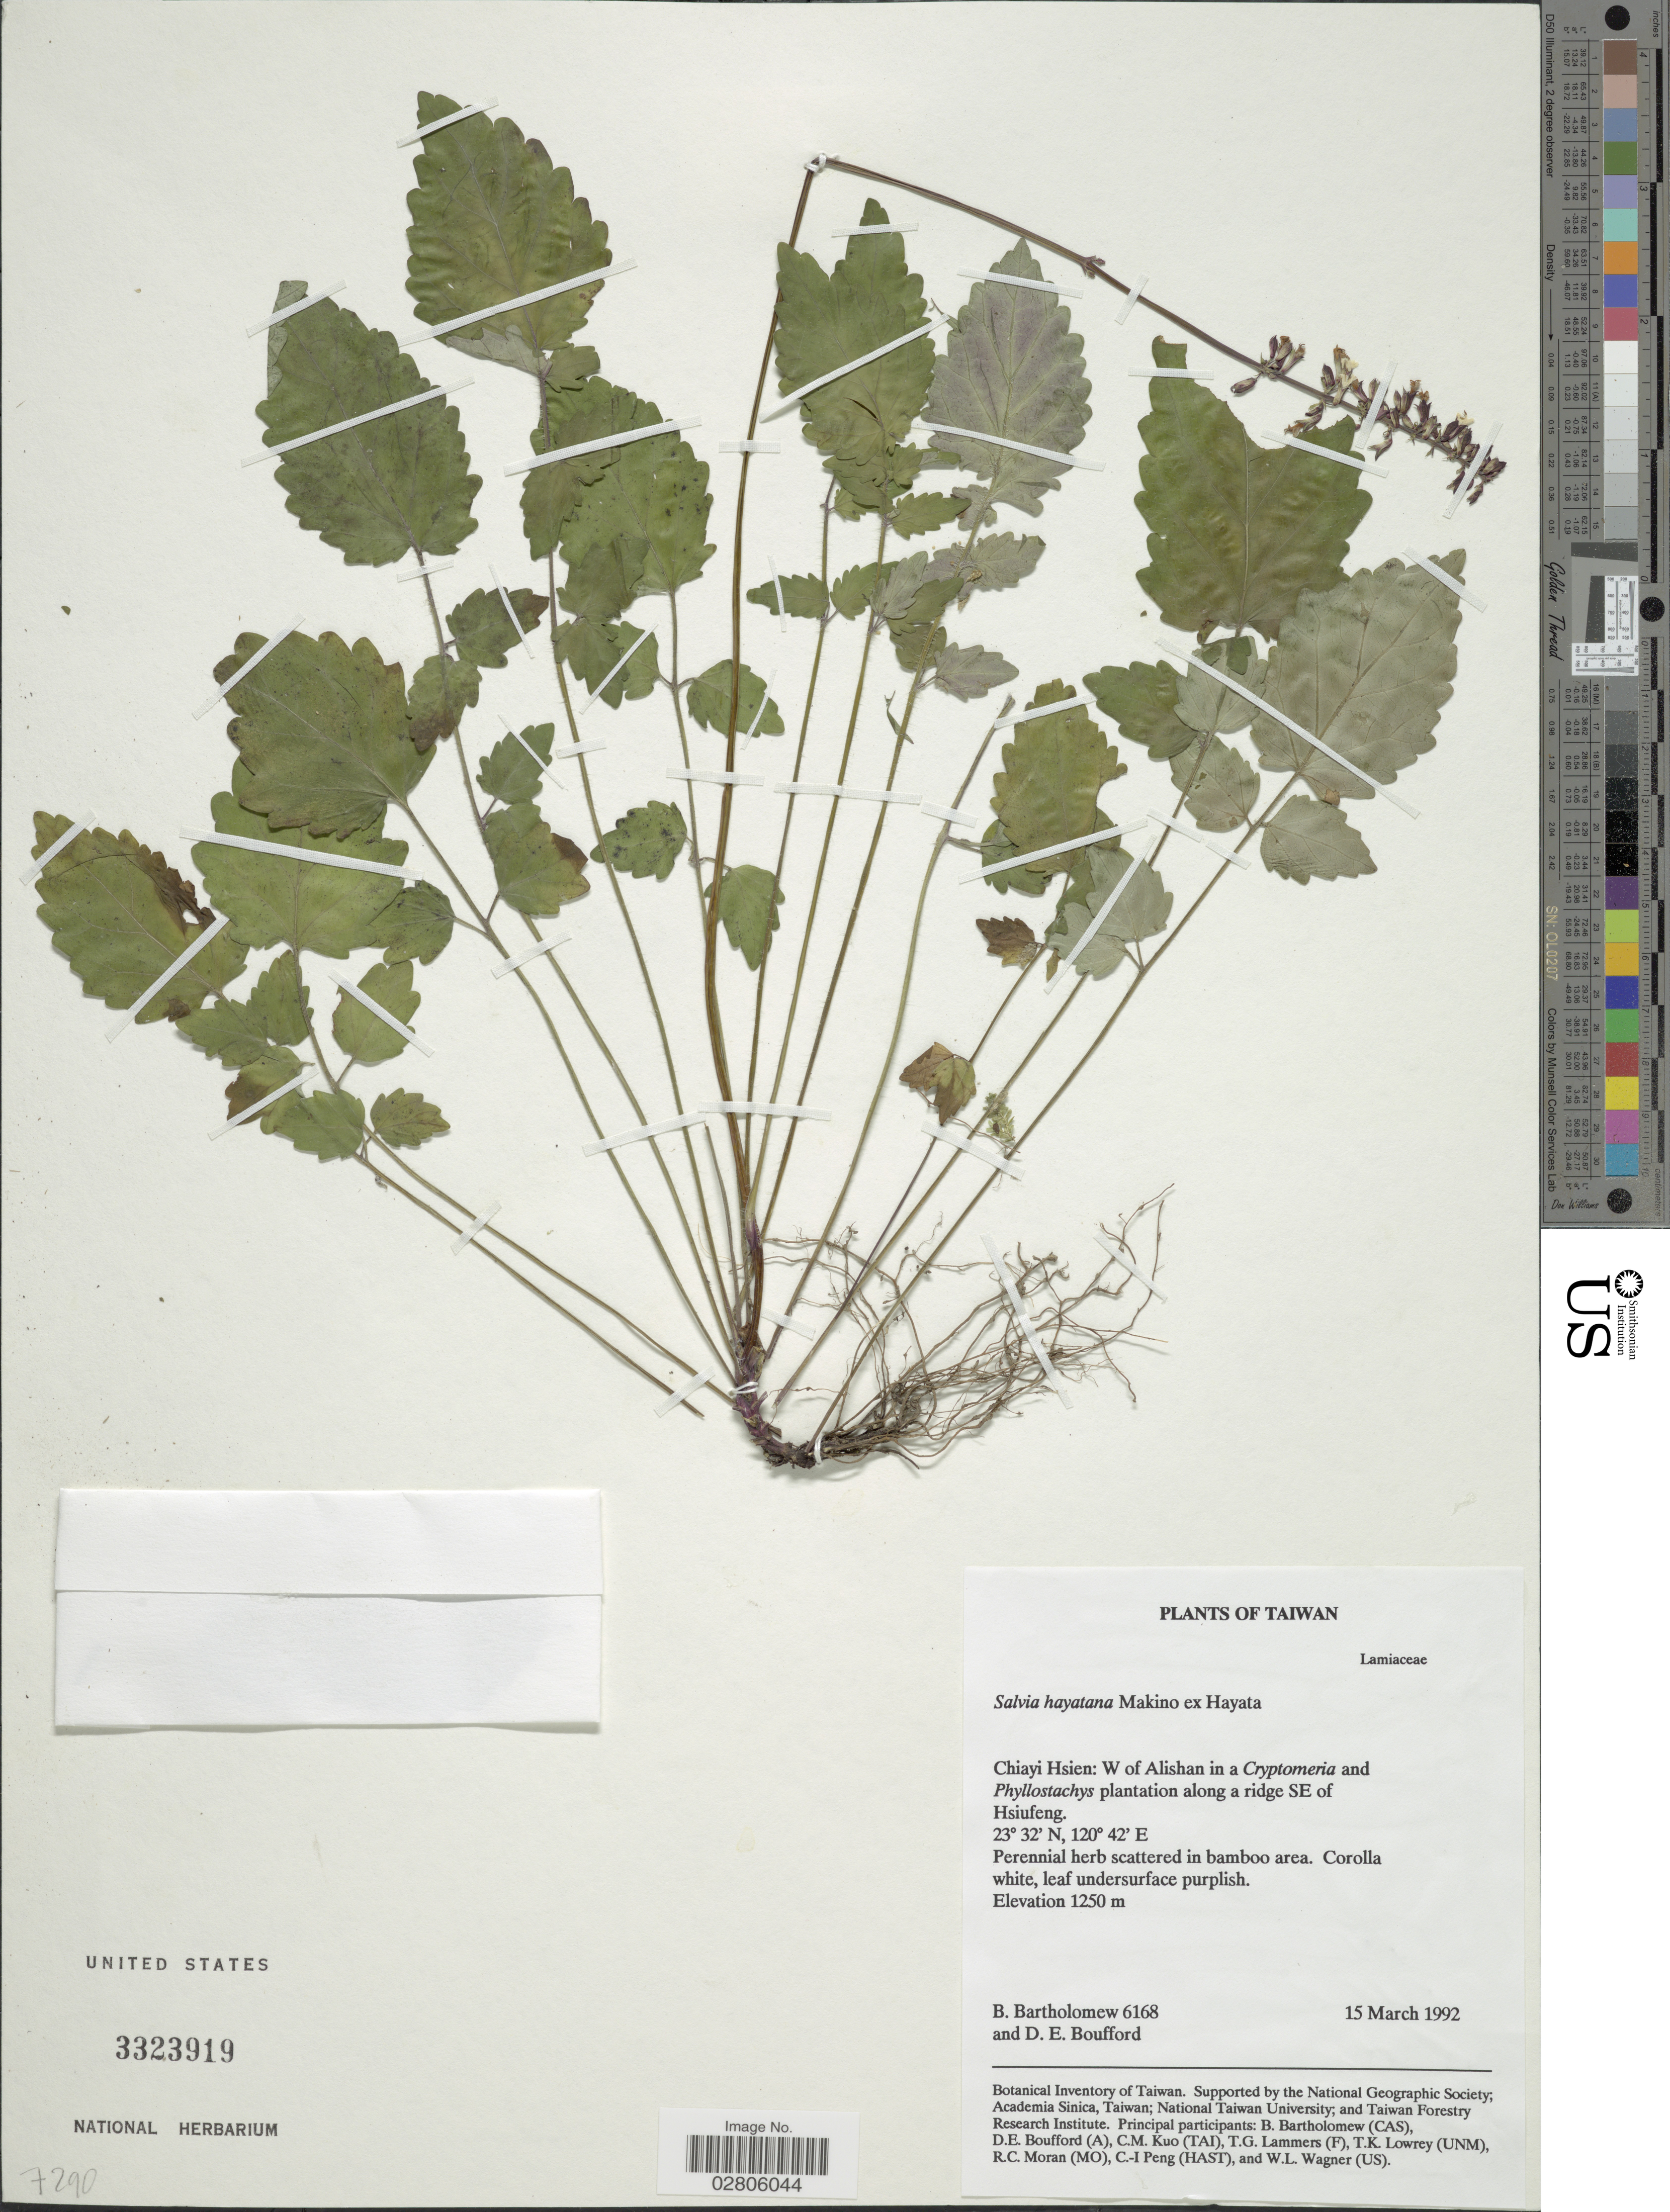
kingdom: Plantae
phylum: Tracheophyta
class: Magnoliopsida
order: Lamiales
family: Lamiaceae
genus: Salvia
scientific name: Salvia hayatana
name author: Makino ex Hayata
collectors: B. Bartholomew & D. E. Boufford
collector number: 6168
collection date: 1992-03-15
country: Taiwan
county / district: Chiayi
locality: Chiayi Hsien: W of Alishan in a Cryptomeria and Phyllostachys plantation along a ridge SE of Hsiufeng.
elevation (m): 1250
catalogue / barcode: US 3323919